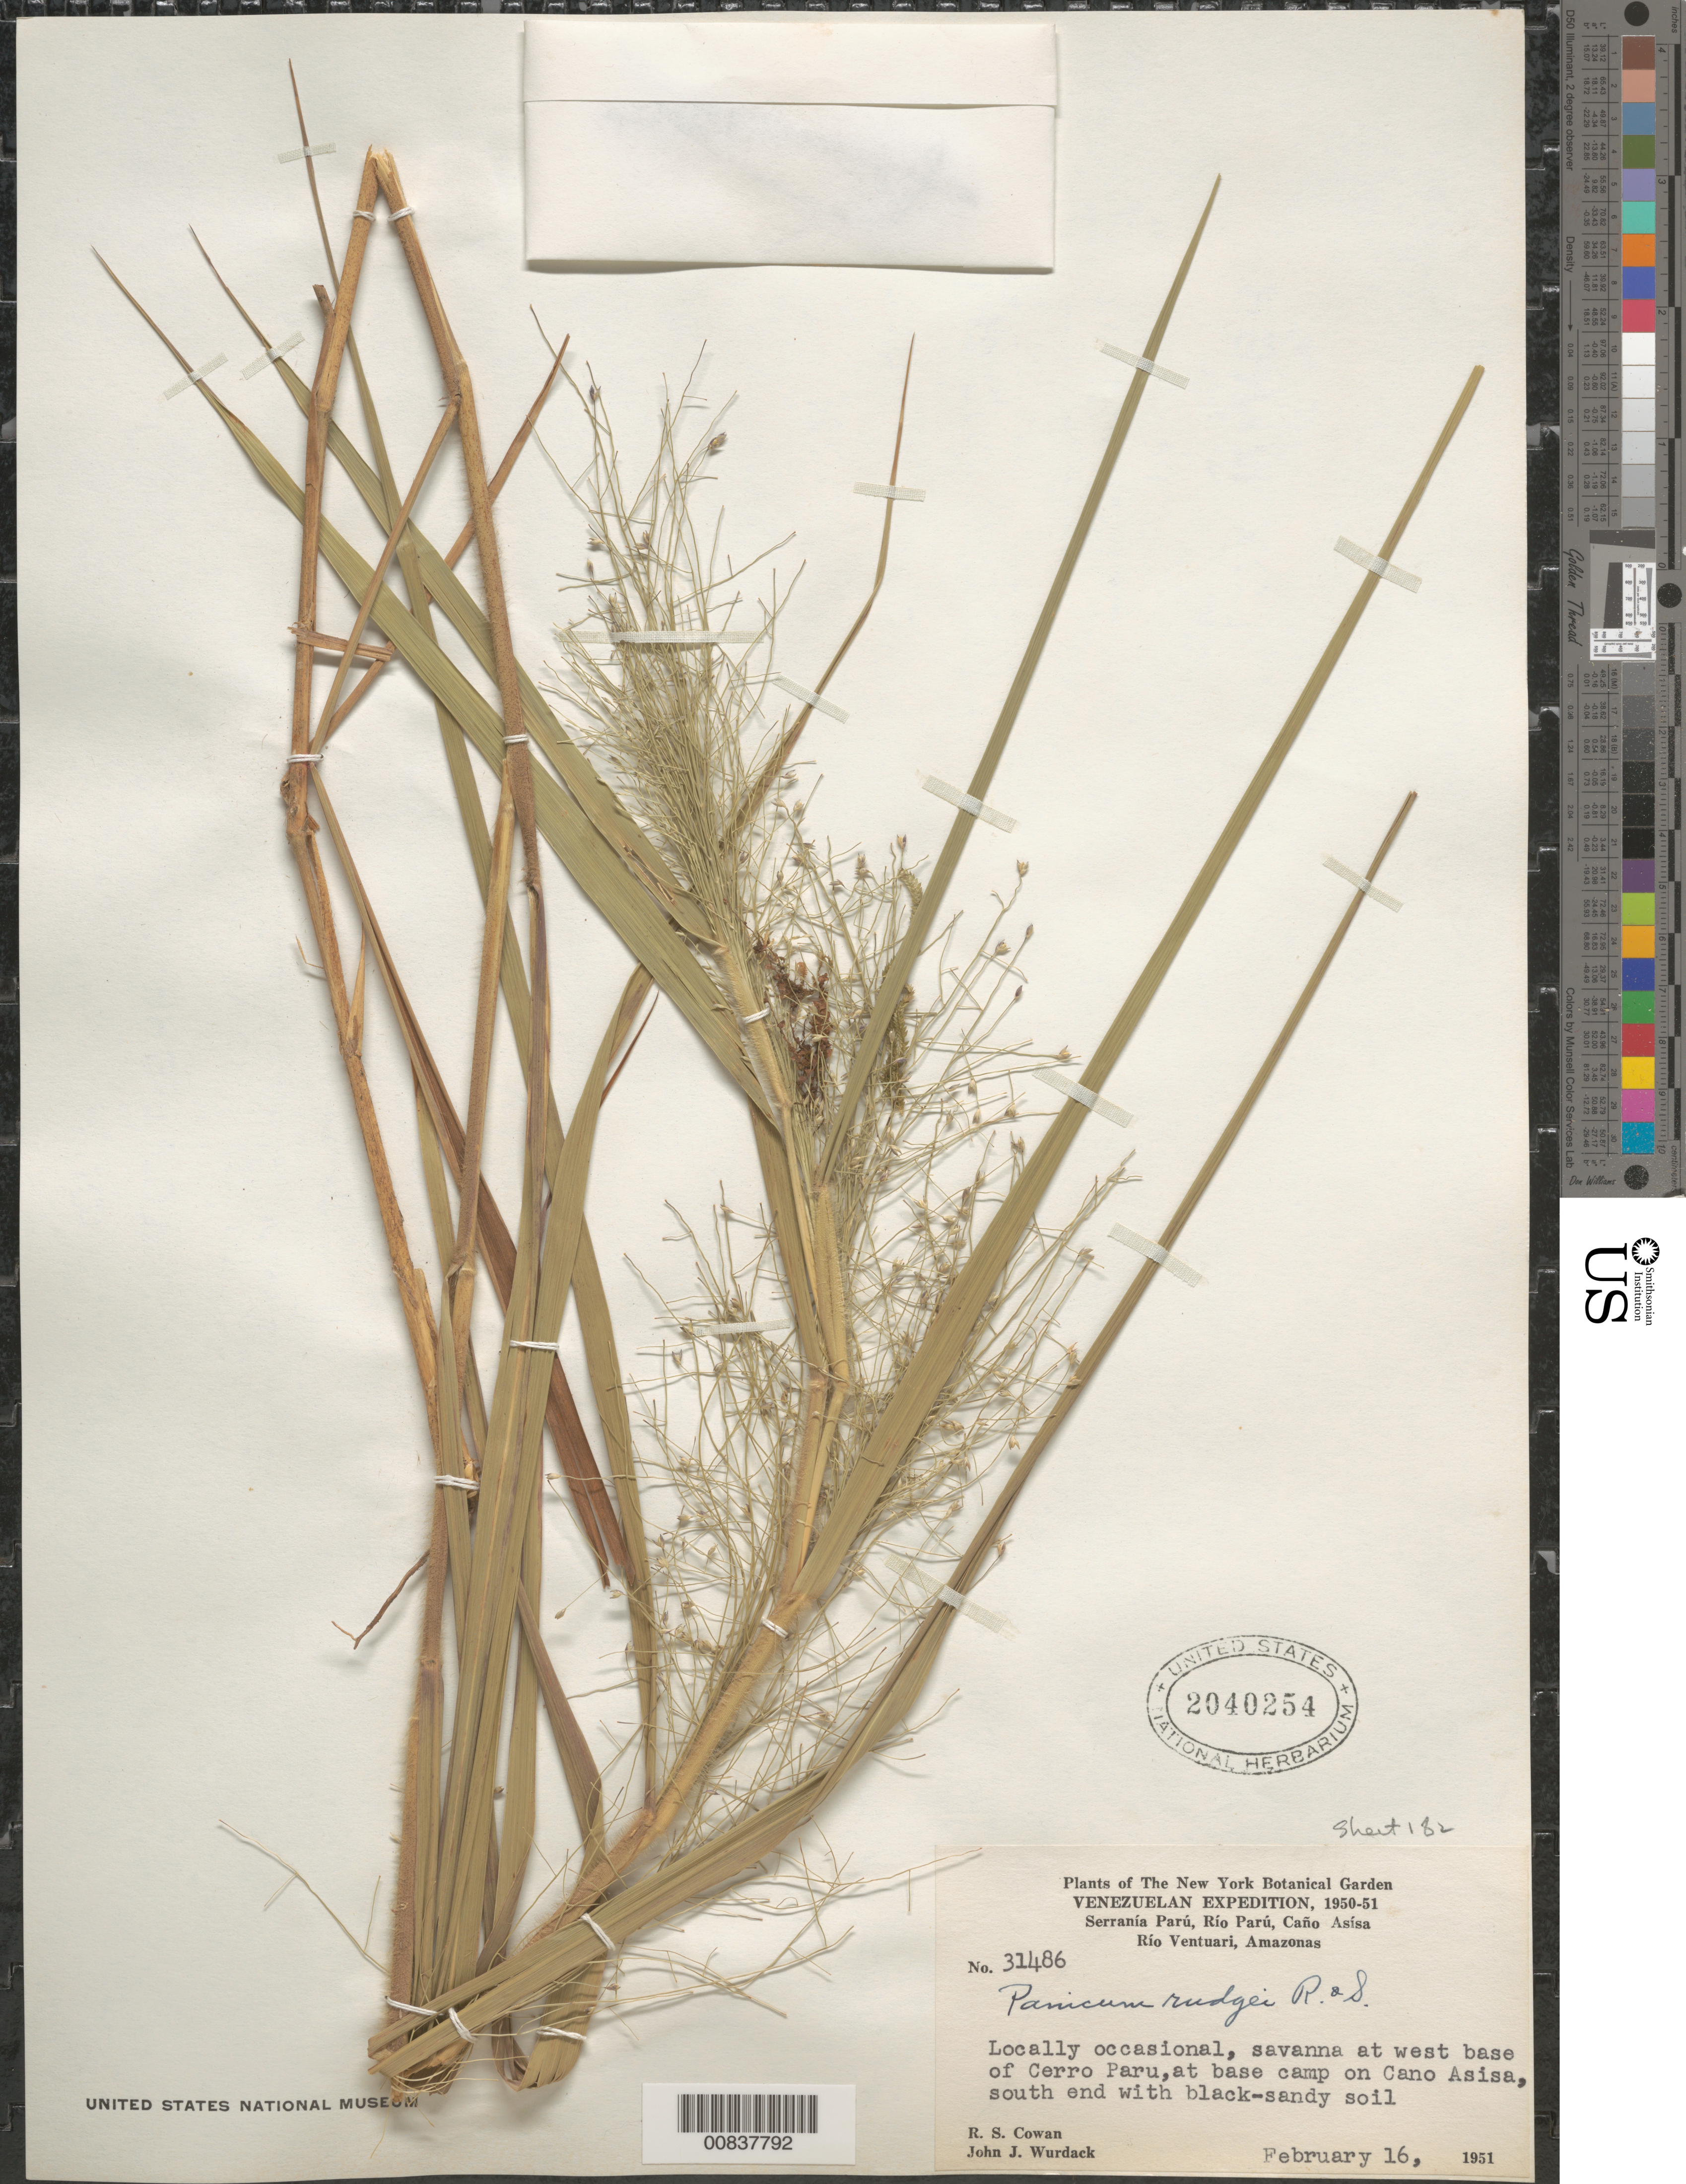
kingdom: Plantae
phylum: Tracheophyta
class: Liliopsida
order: Poales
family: Poaceae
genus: Panicum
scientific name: Panicum rudgei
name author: Roem. & Schult.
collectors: R. S. Cowan & J. J. Wurdack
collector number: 31486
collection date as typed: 16-Feb-51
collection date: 1951-02-16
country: Venezuela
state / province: Amazonas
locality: Serranía Parú, Río Parú, Río Ventuari, west base of Cerro Paru at base camp on Caño Asisa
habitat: Savanna, black sandy soil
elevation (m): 200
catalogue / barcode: US 2040254